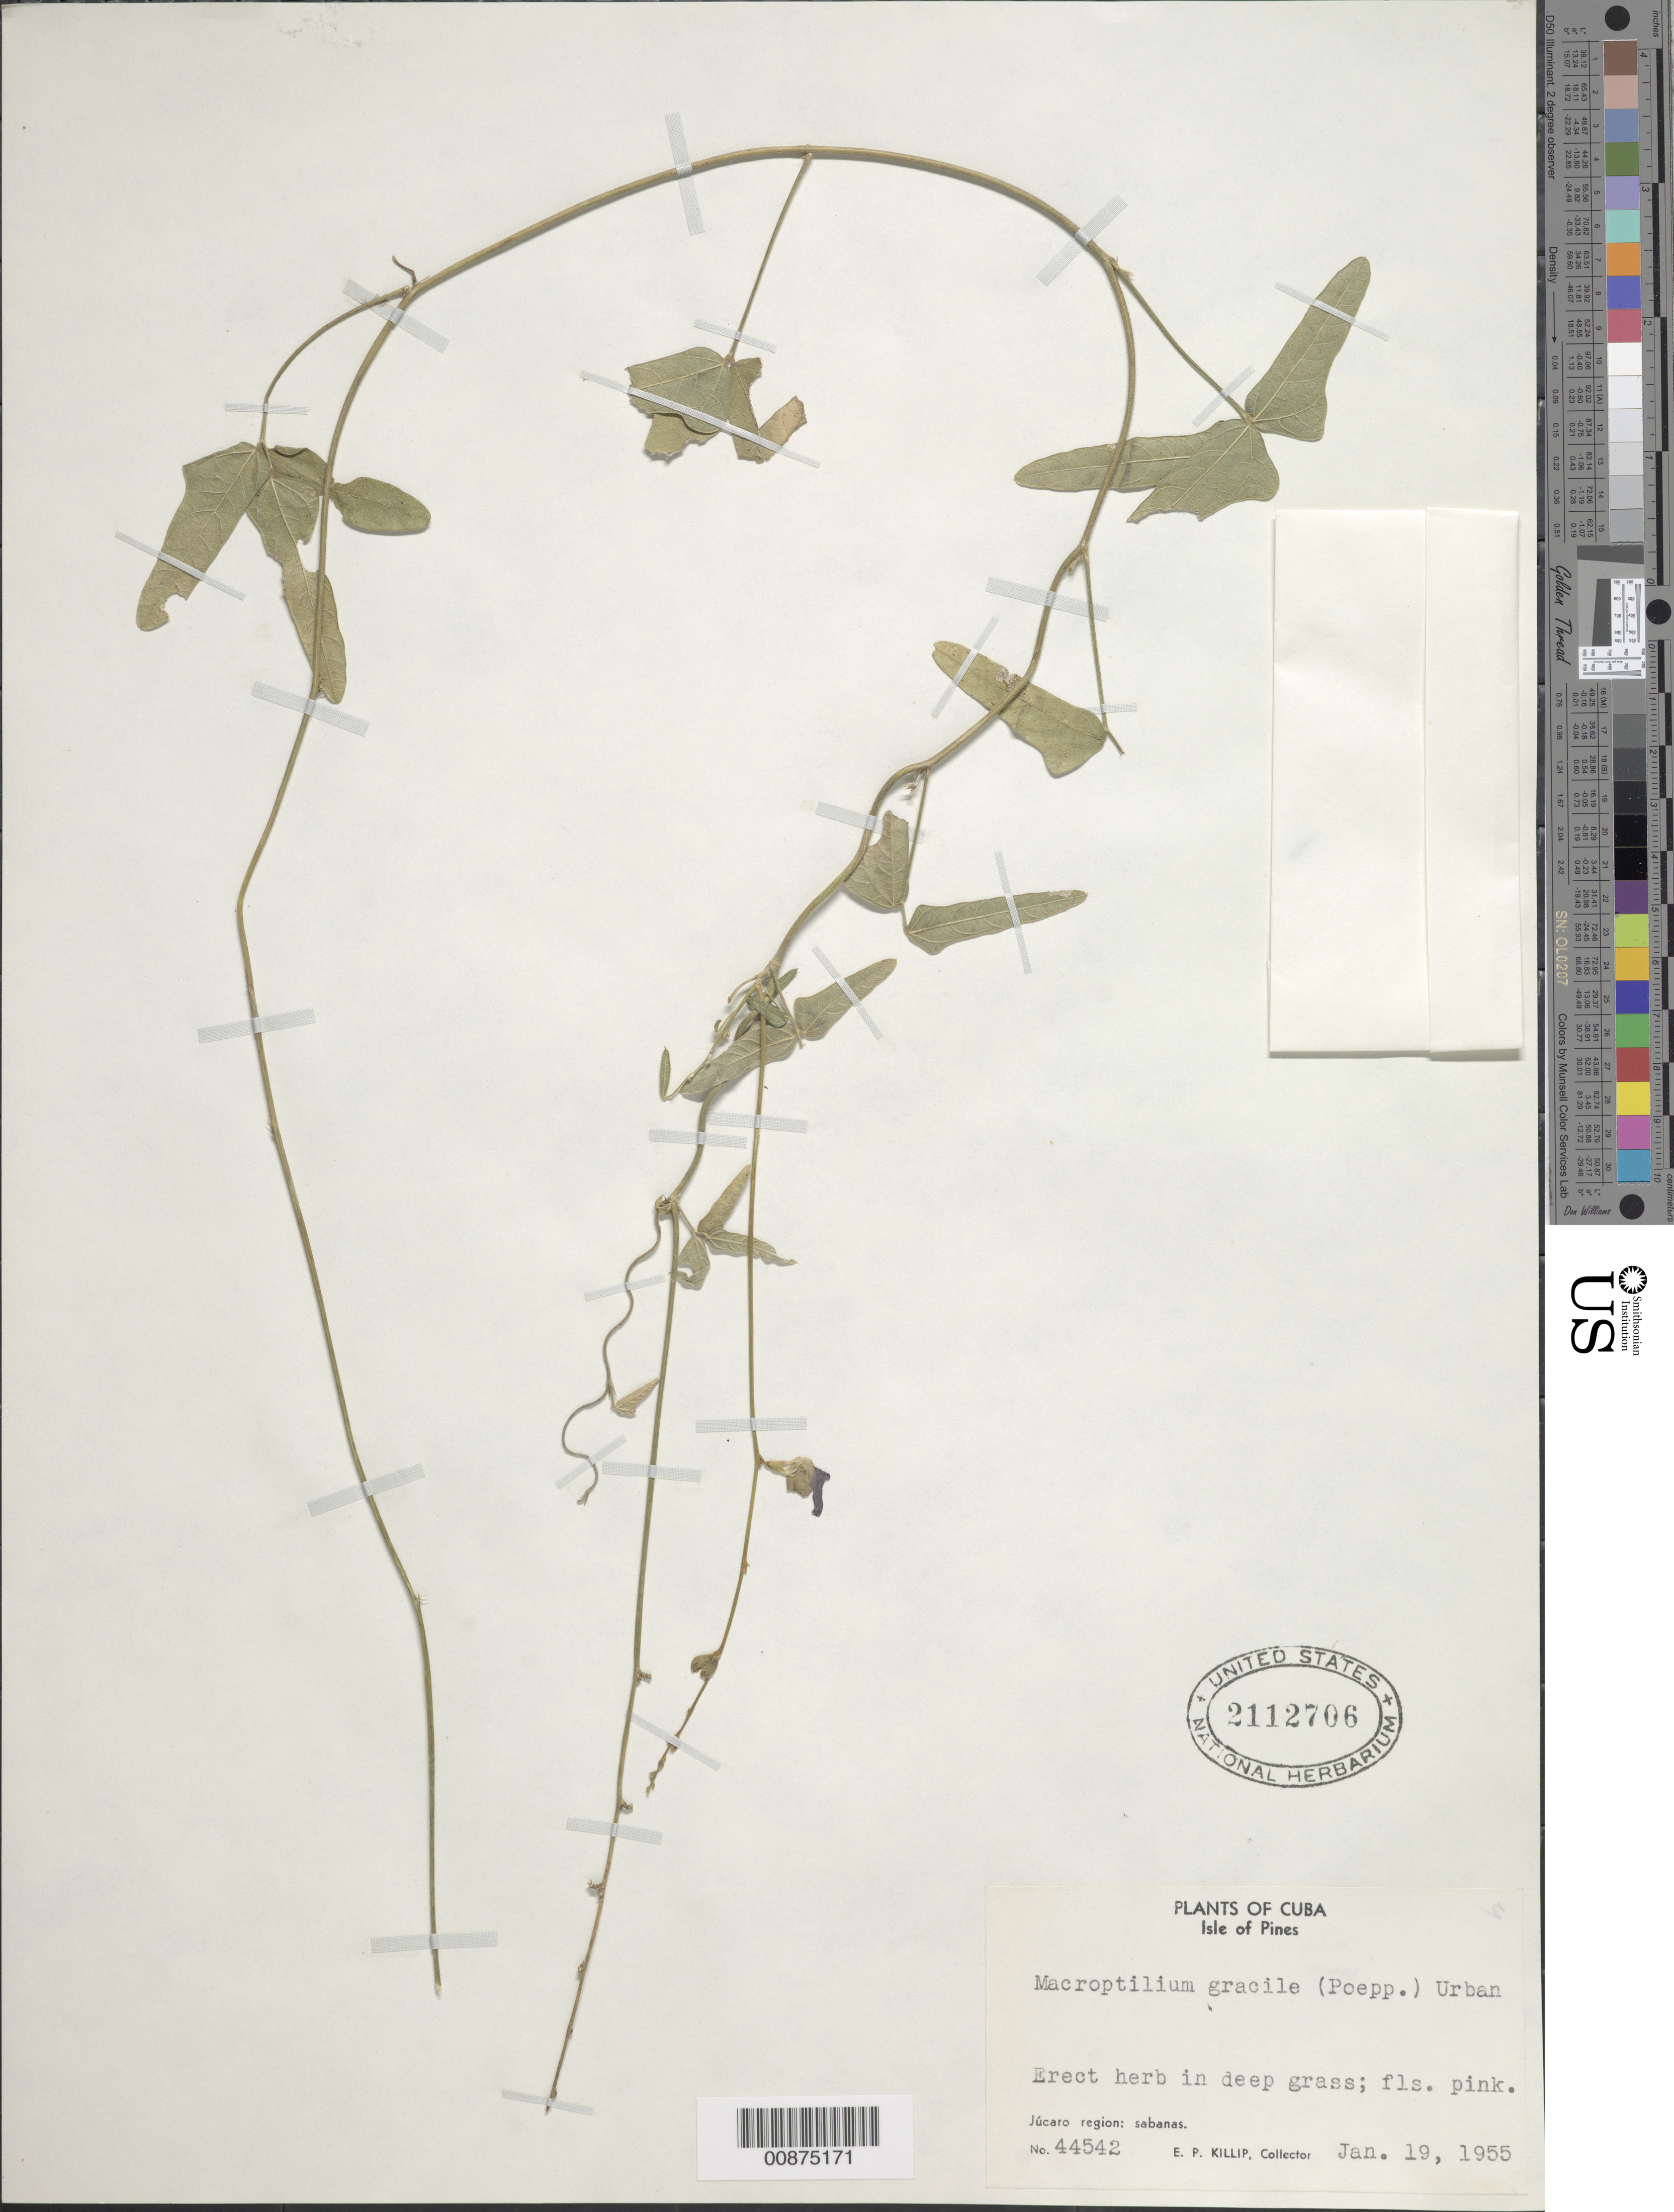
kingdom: Plantae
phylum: Tracheophyta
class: Magnoliopsida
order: Fabales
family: Fabaceae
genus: Macroptilium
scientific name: Macroptilium gracile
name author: (Poepp. ex Benth.) Urb.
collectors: E. P. Killip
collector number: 44542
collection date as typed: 19 Jan 1955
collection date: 1955-01-19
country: Cuba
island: Isla de la Juventud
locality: Isle of Pines Júcaro region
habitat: In deep grass. Sabanas.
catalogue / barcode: US 2112706